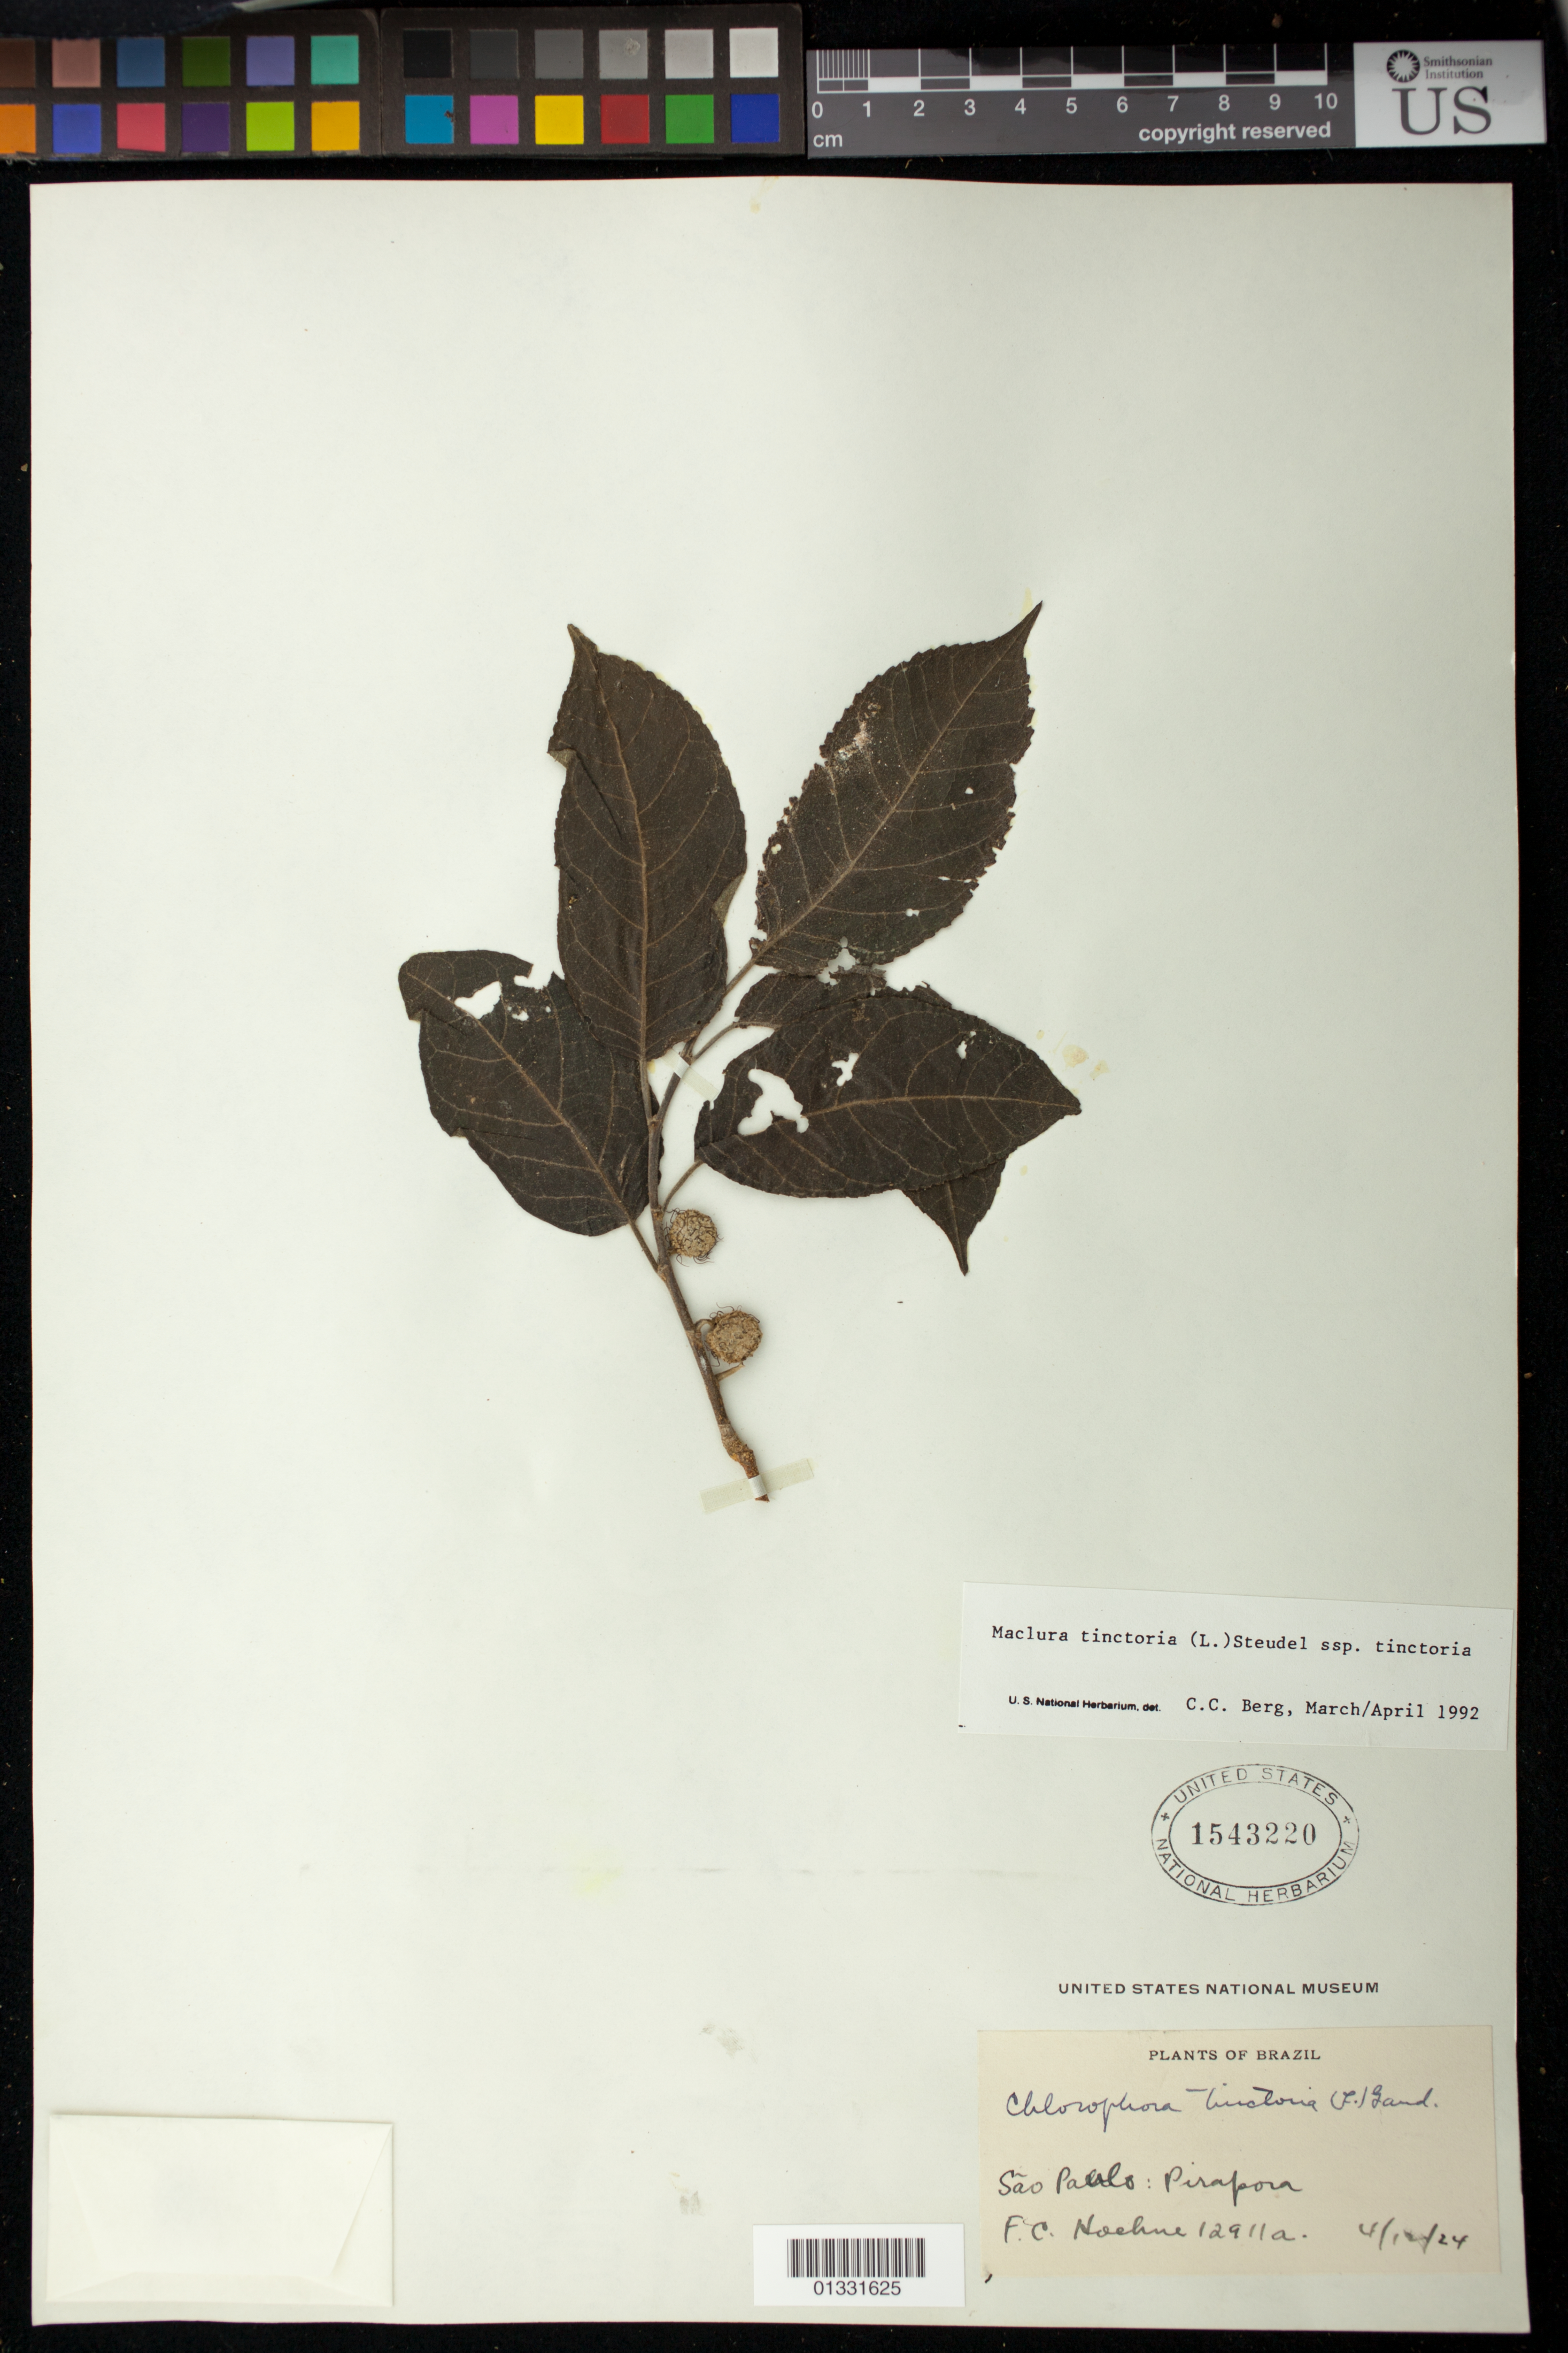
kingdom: Plantae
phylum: Tracheophyta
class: Magnoliopsida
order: Rosales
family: Moraceae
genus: Maclura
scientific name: Maclura tinctoria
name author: (L.) D. Don ex Steud.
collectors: F. C. Hoehne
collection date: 1924-12-04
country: Brazil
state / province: São Paulo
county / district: Pirapora do Bom Jesus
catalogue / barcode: US 1543220